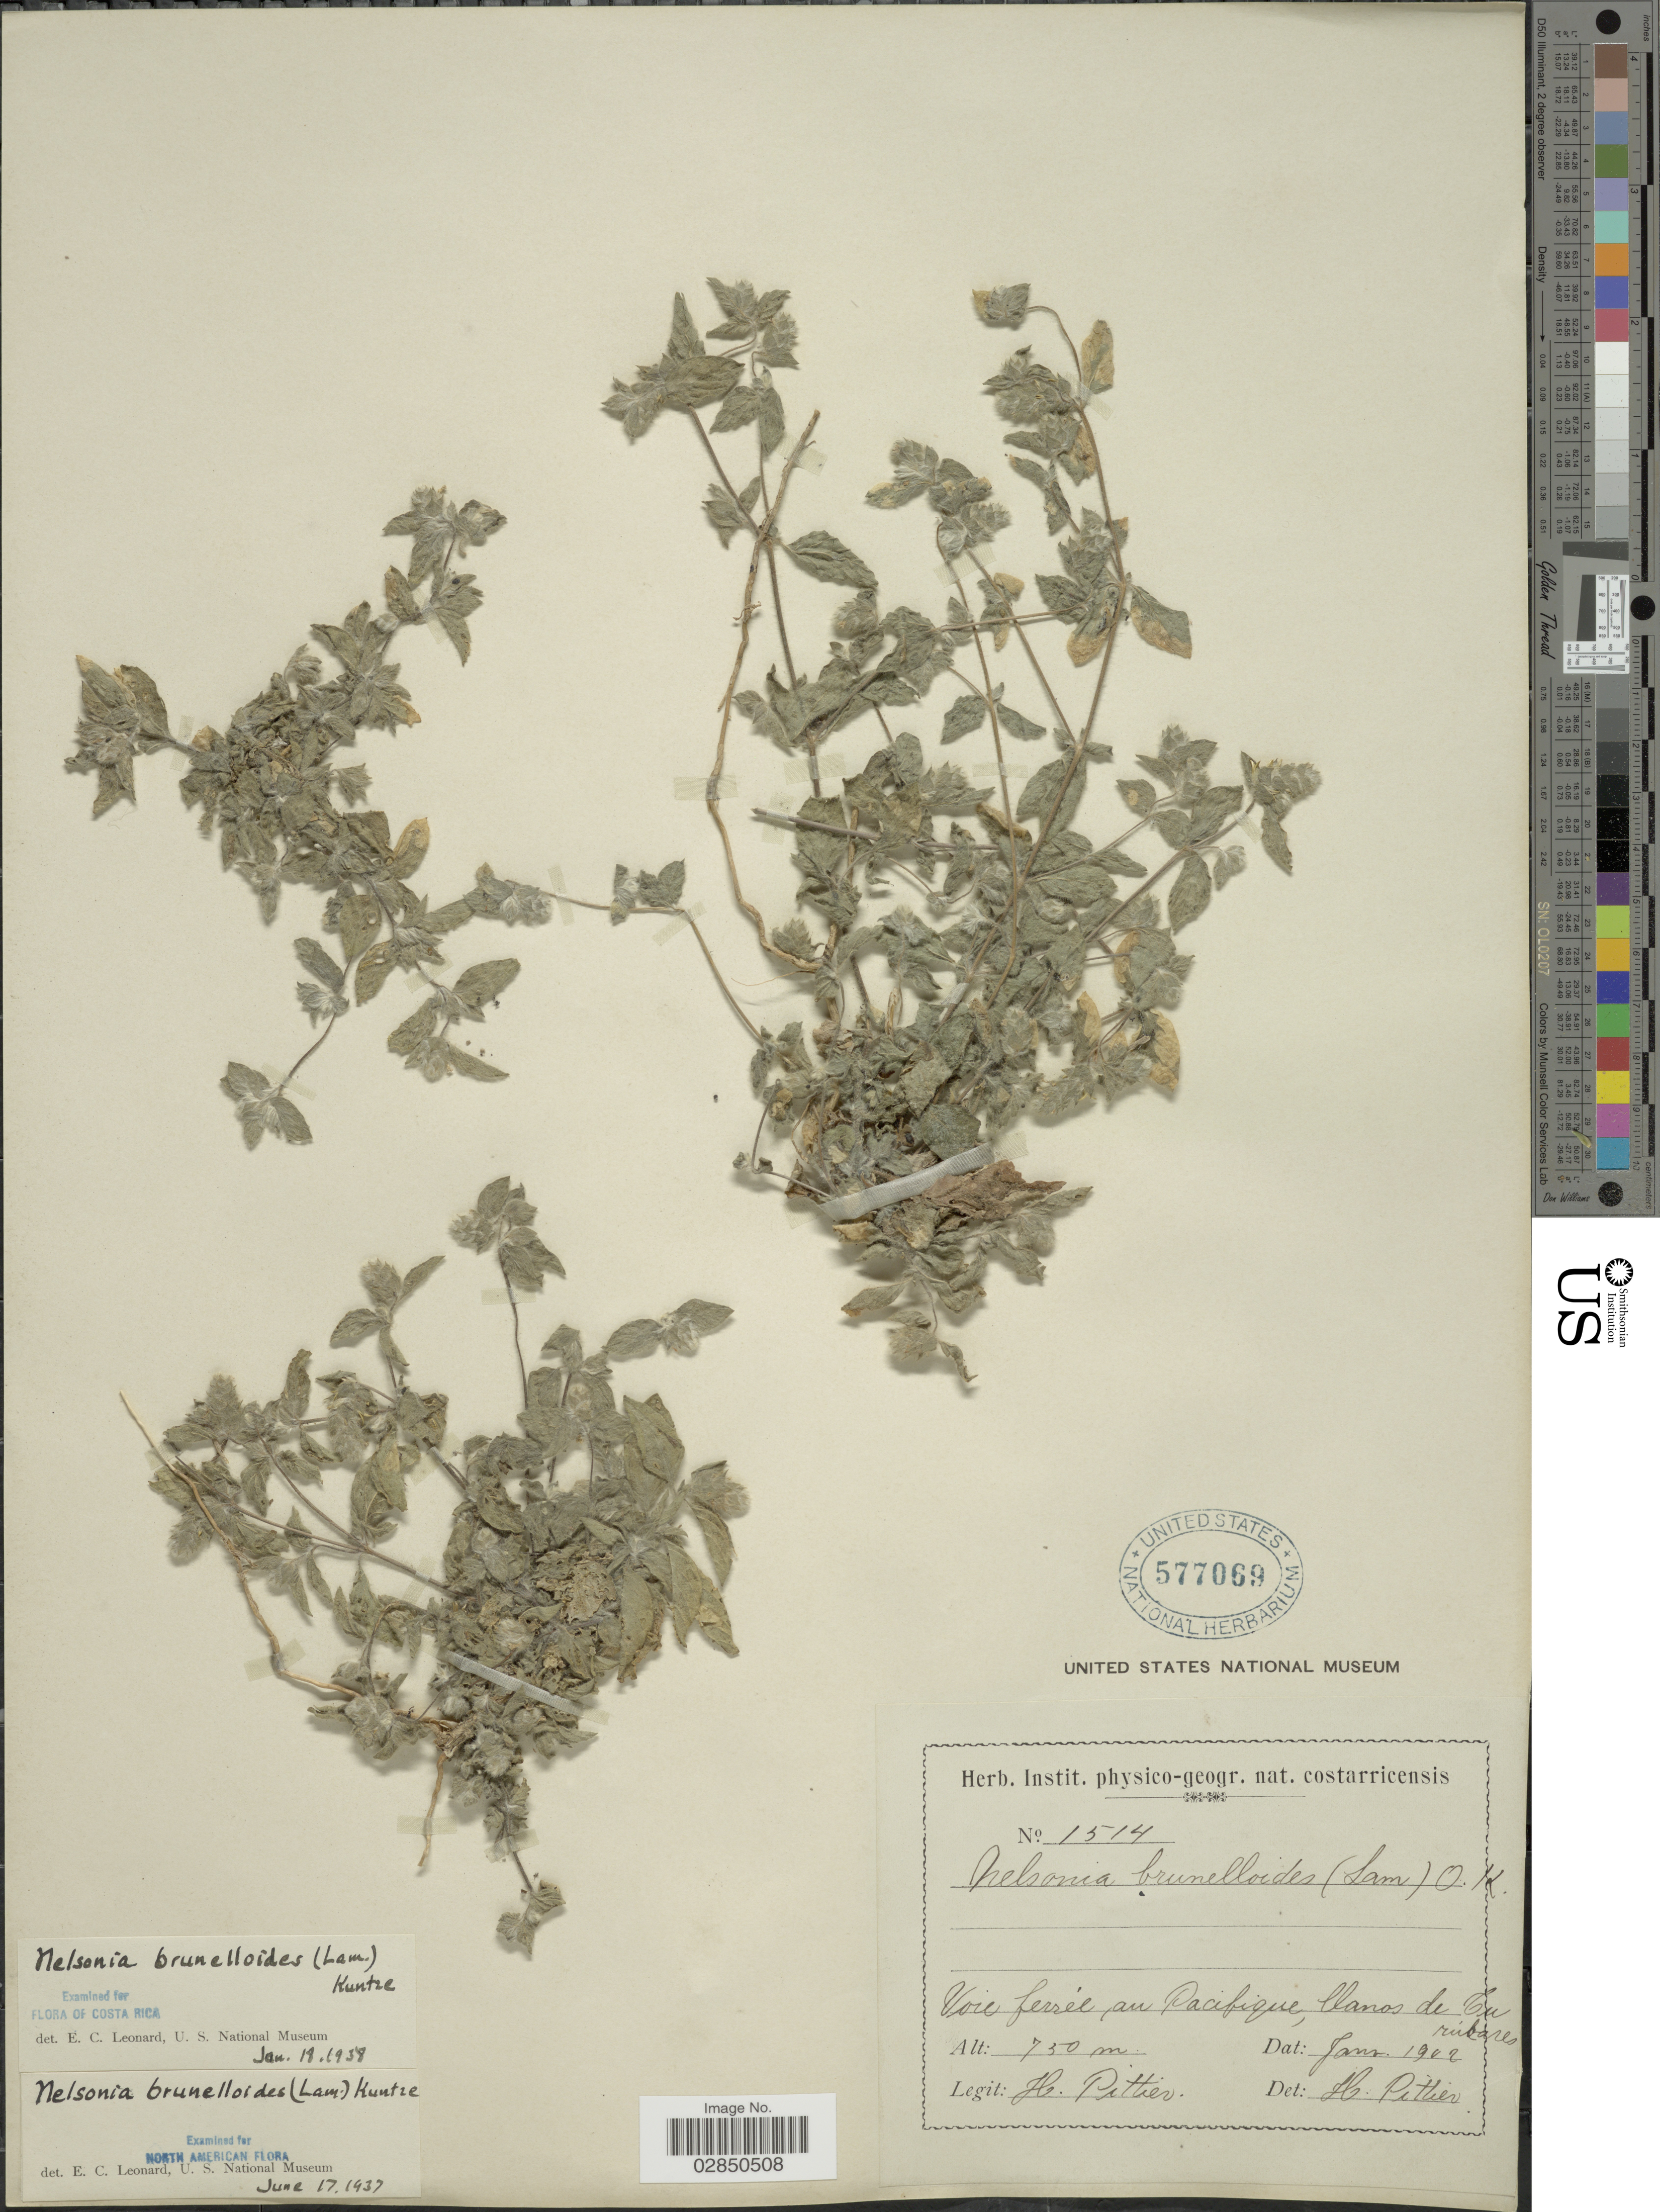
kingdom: Plantae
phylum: Tracheophyta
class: Magnoliopsida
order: Lamiales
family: Acanthaceae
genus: Nelsonia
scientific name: Nelsonia brunelloides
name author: (Lam.) Kuntze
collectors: H. F. Pittier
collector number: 1514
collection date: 1902-01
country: Costa Rica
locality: Pacifique, llanos de Turúcáres.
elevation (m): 750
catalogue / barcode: US 577069